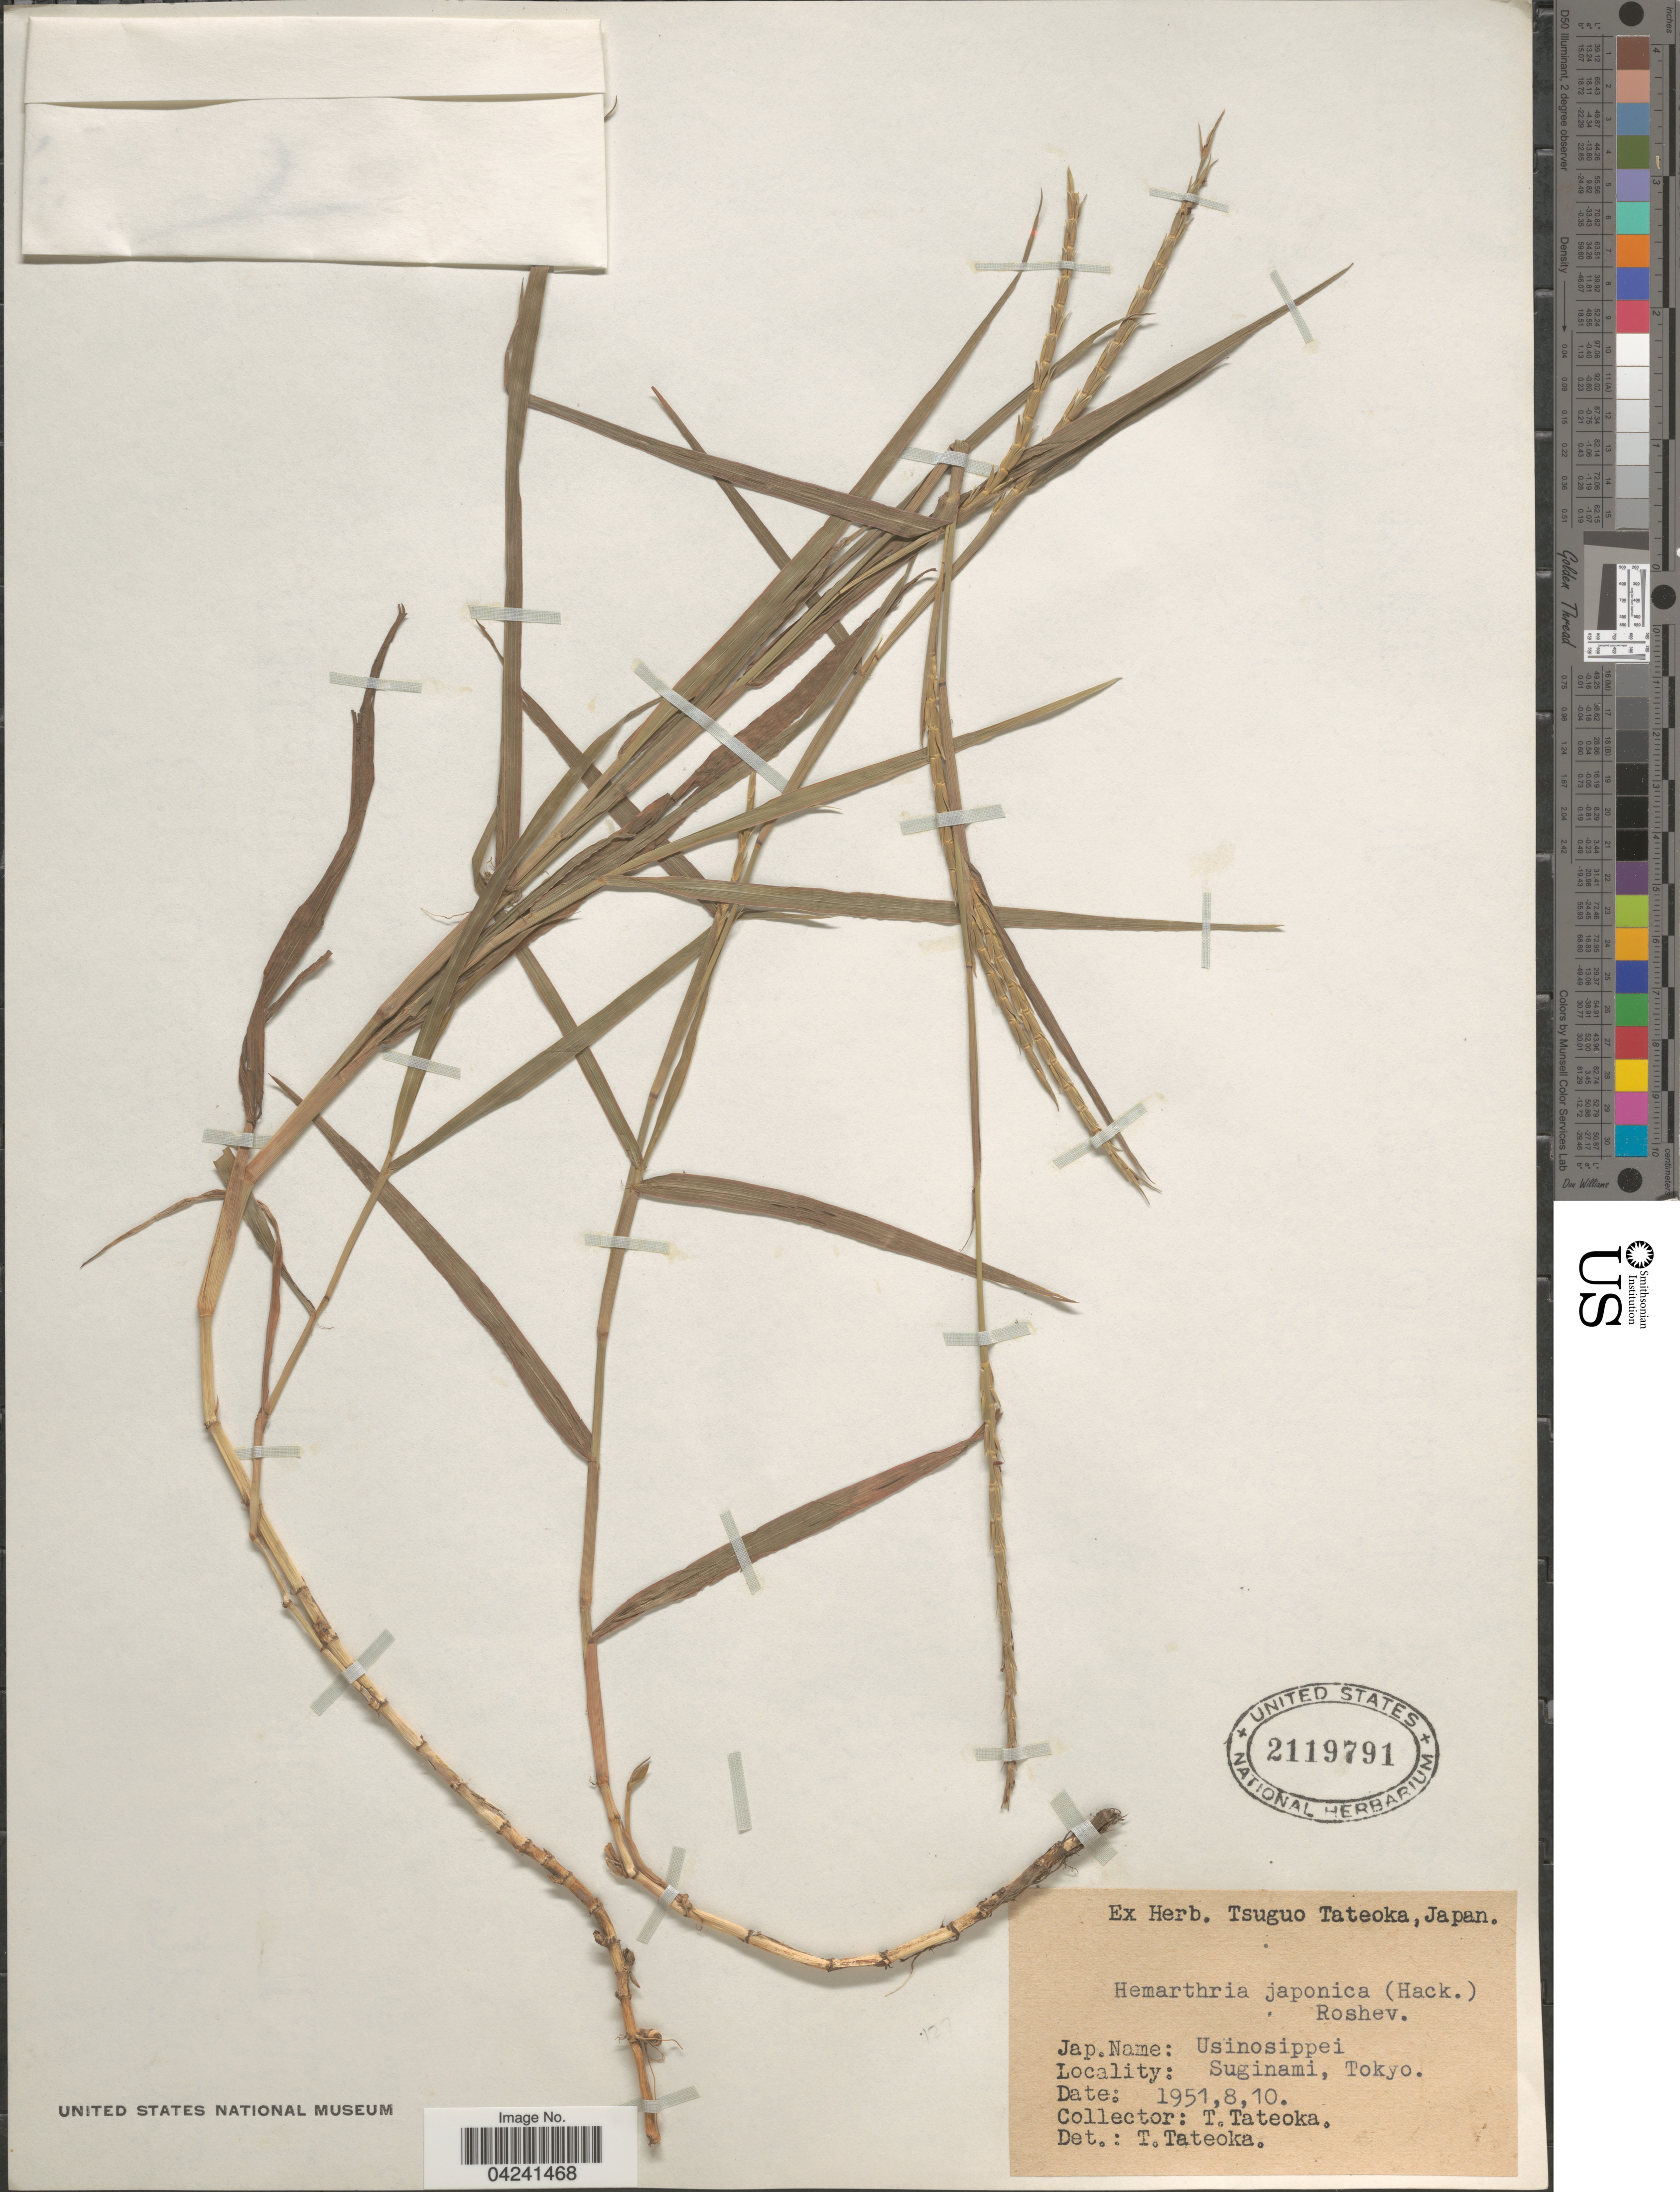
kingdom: Plantae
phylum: Tracheophyta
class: Liliopsida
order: Poales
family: Poaceae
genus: Hemarthria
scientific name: Hemarthria compressa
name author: (L.) R. Br.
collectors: T. Tateoka & T. Tateoka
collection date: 1951-08-10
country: Japan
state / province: Tokyo, Federal City of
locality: Suginami.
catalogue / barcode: US 2119791